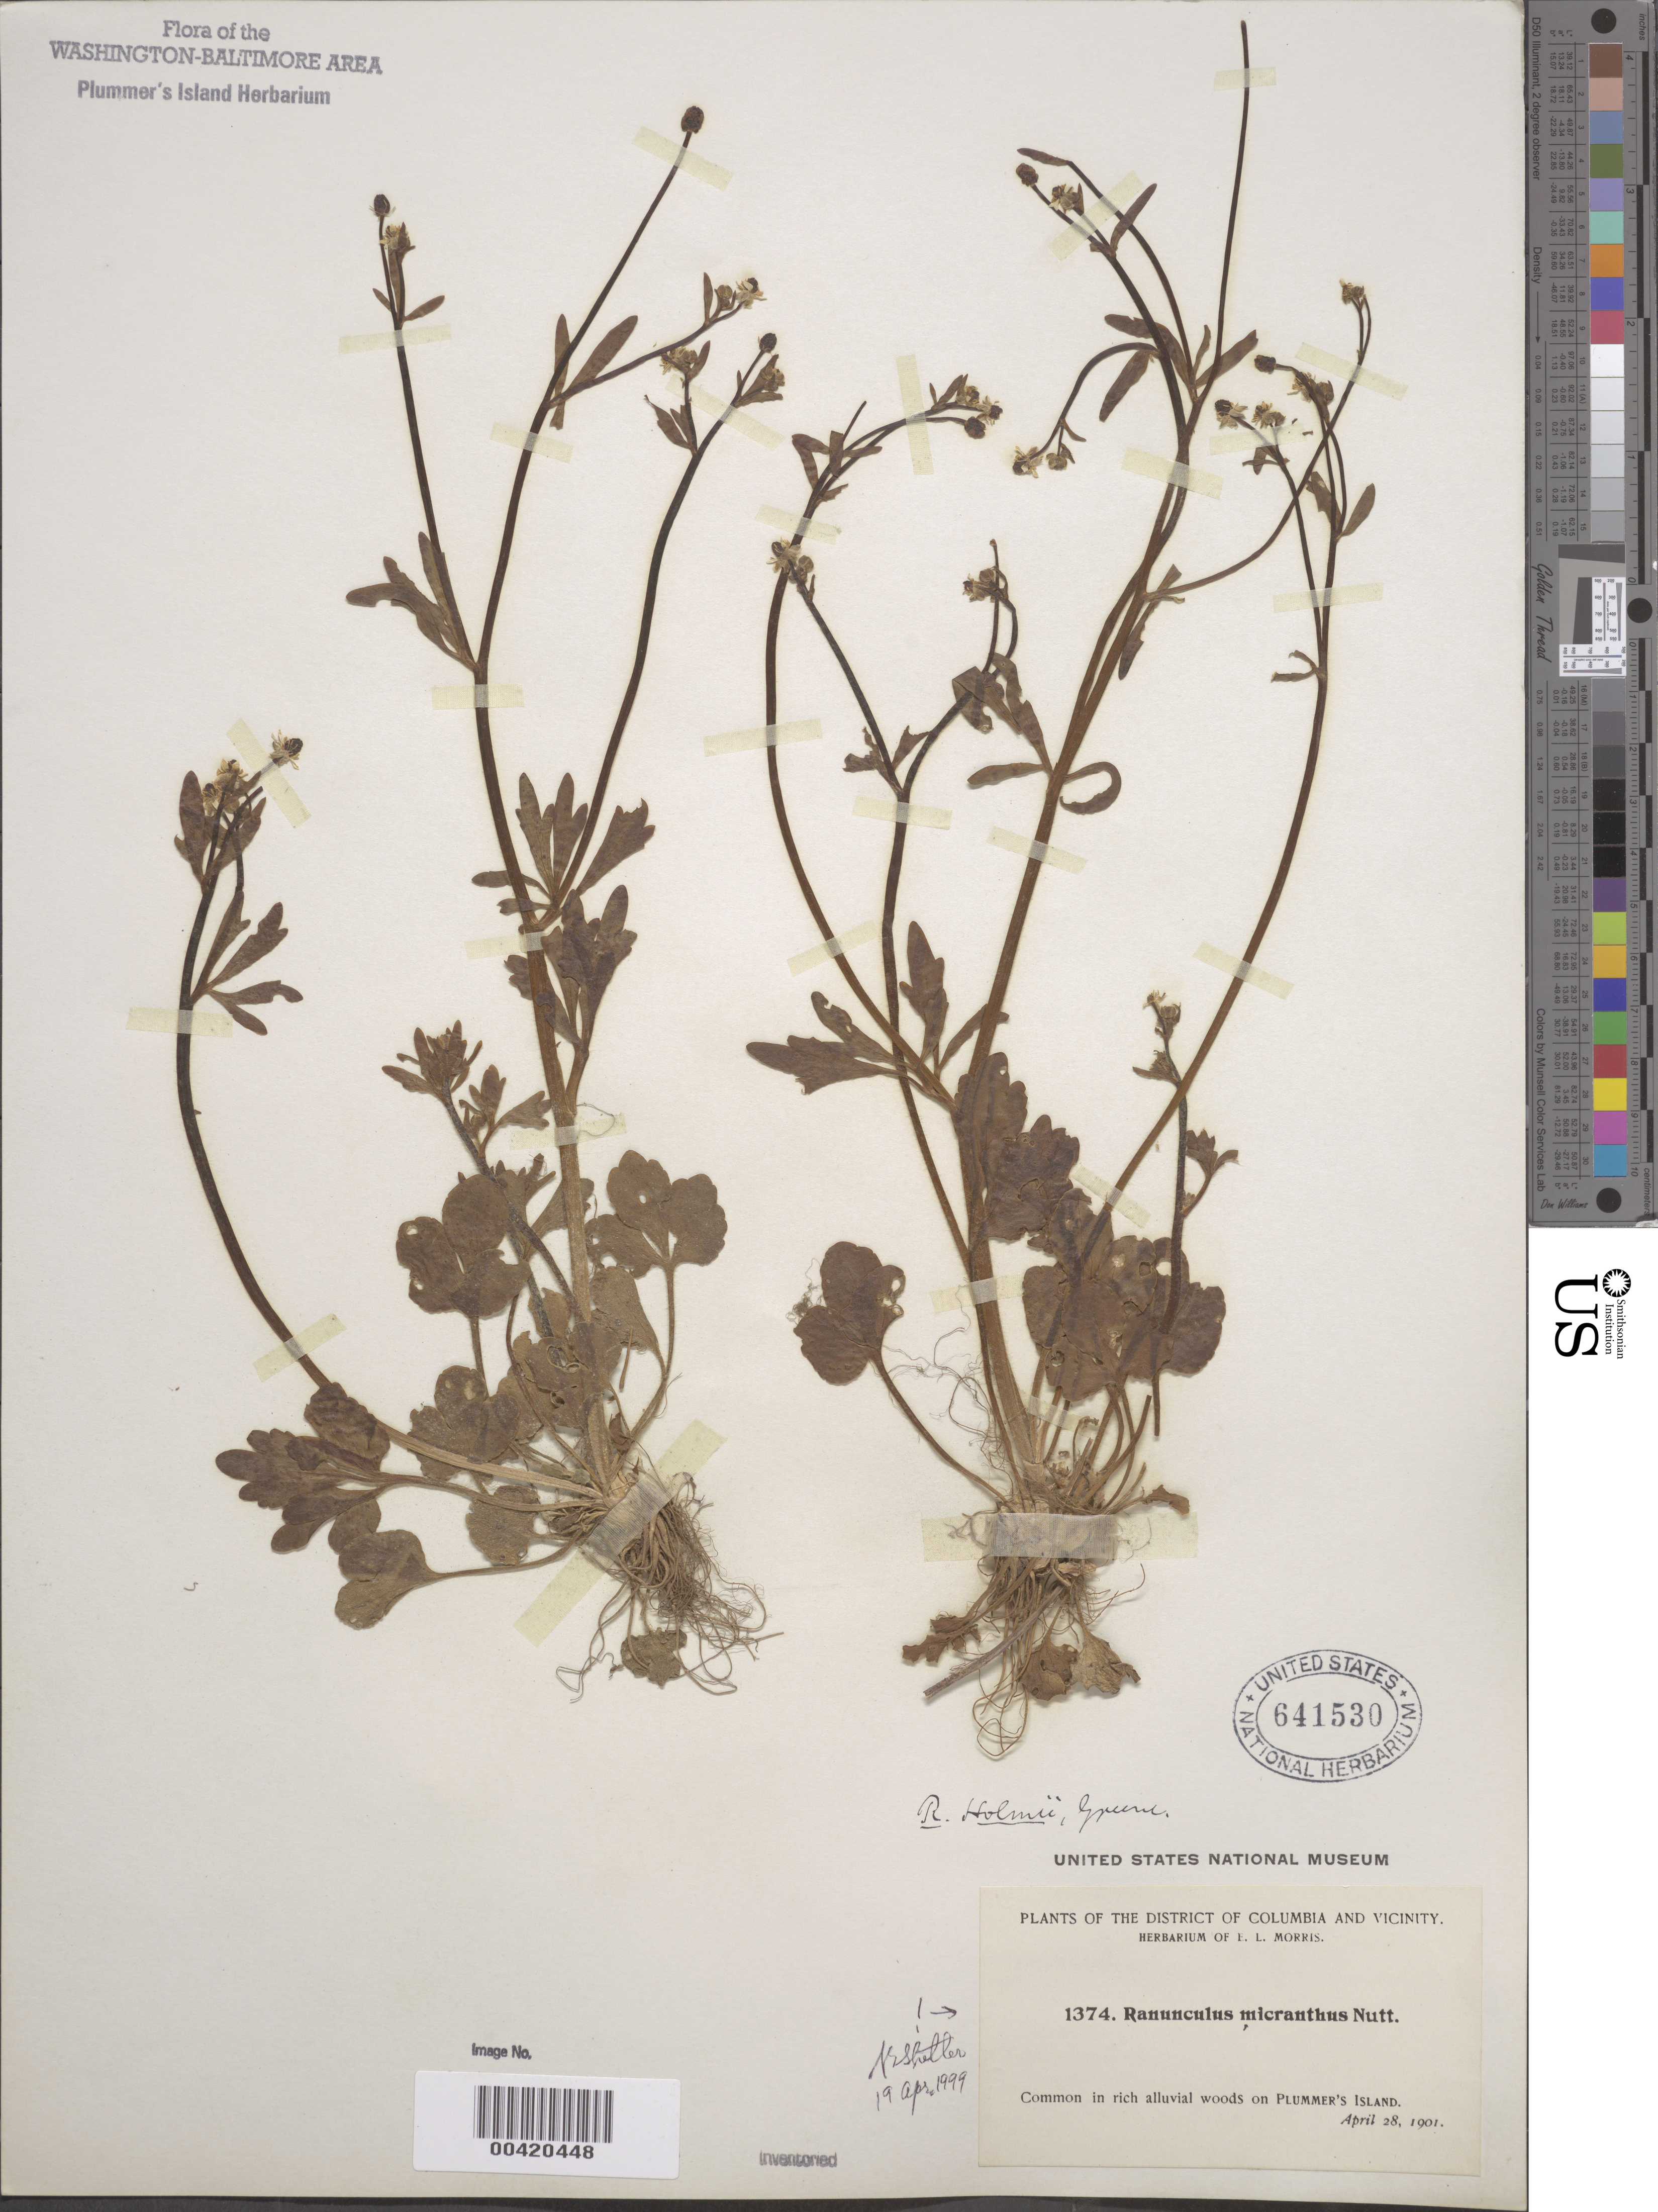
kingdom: Plantae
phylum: Tracheophyta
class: Magnoliopsida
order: Ranunculales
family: Ranunculaceae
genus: Ranunculus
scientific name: Ranunculus micranthus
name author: Nutt.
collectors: E. L. Morris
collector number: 1374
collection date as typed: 28 Apr 1901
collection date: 1901-04-28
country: United States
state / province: Maryland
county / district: Montgomery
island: Plummers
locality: Plummer's Island C. & O. Canal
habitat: Richalluvial woods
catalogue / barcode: US 641530